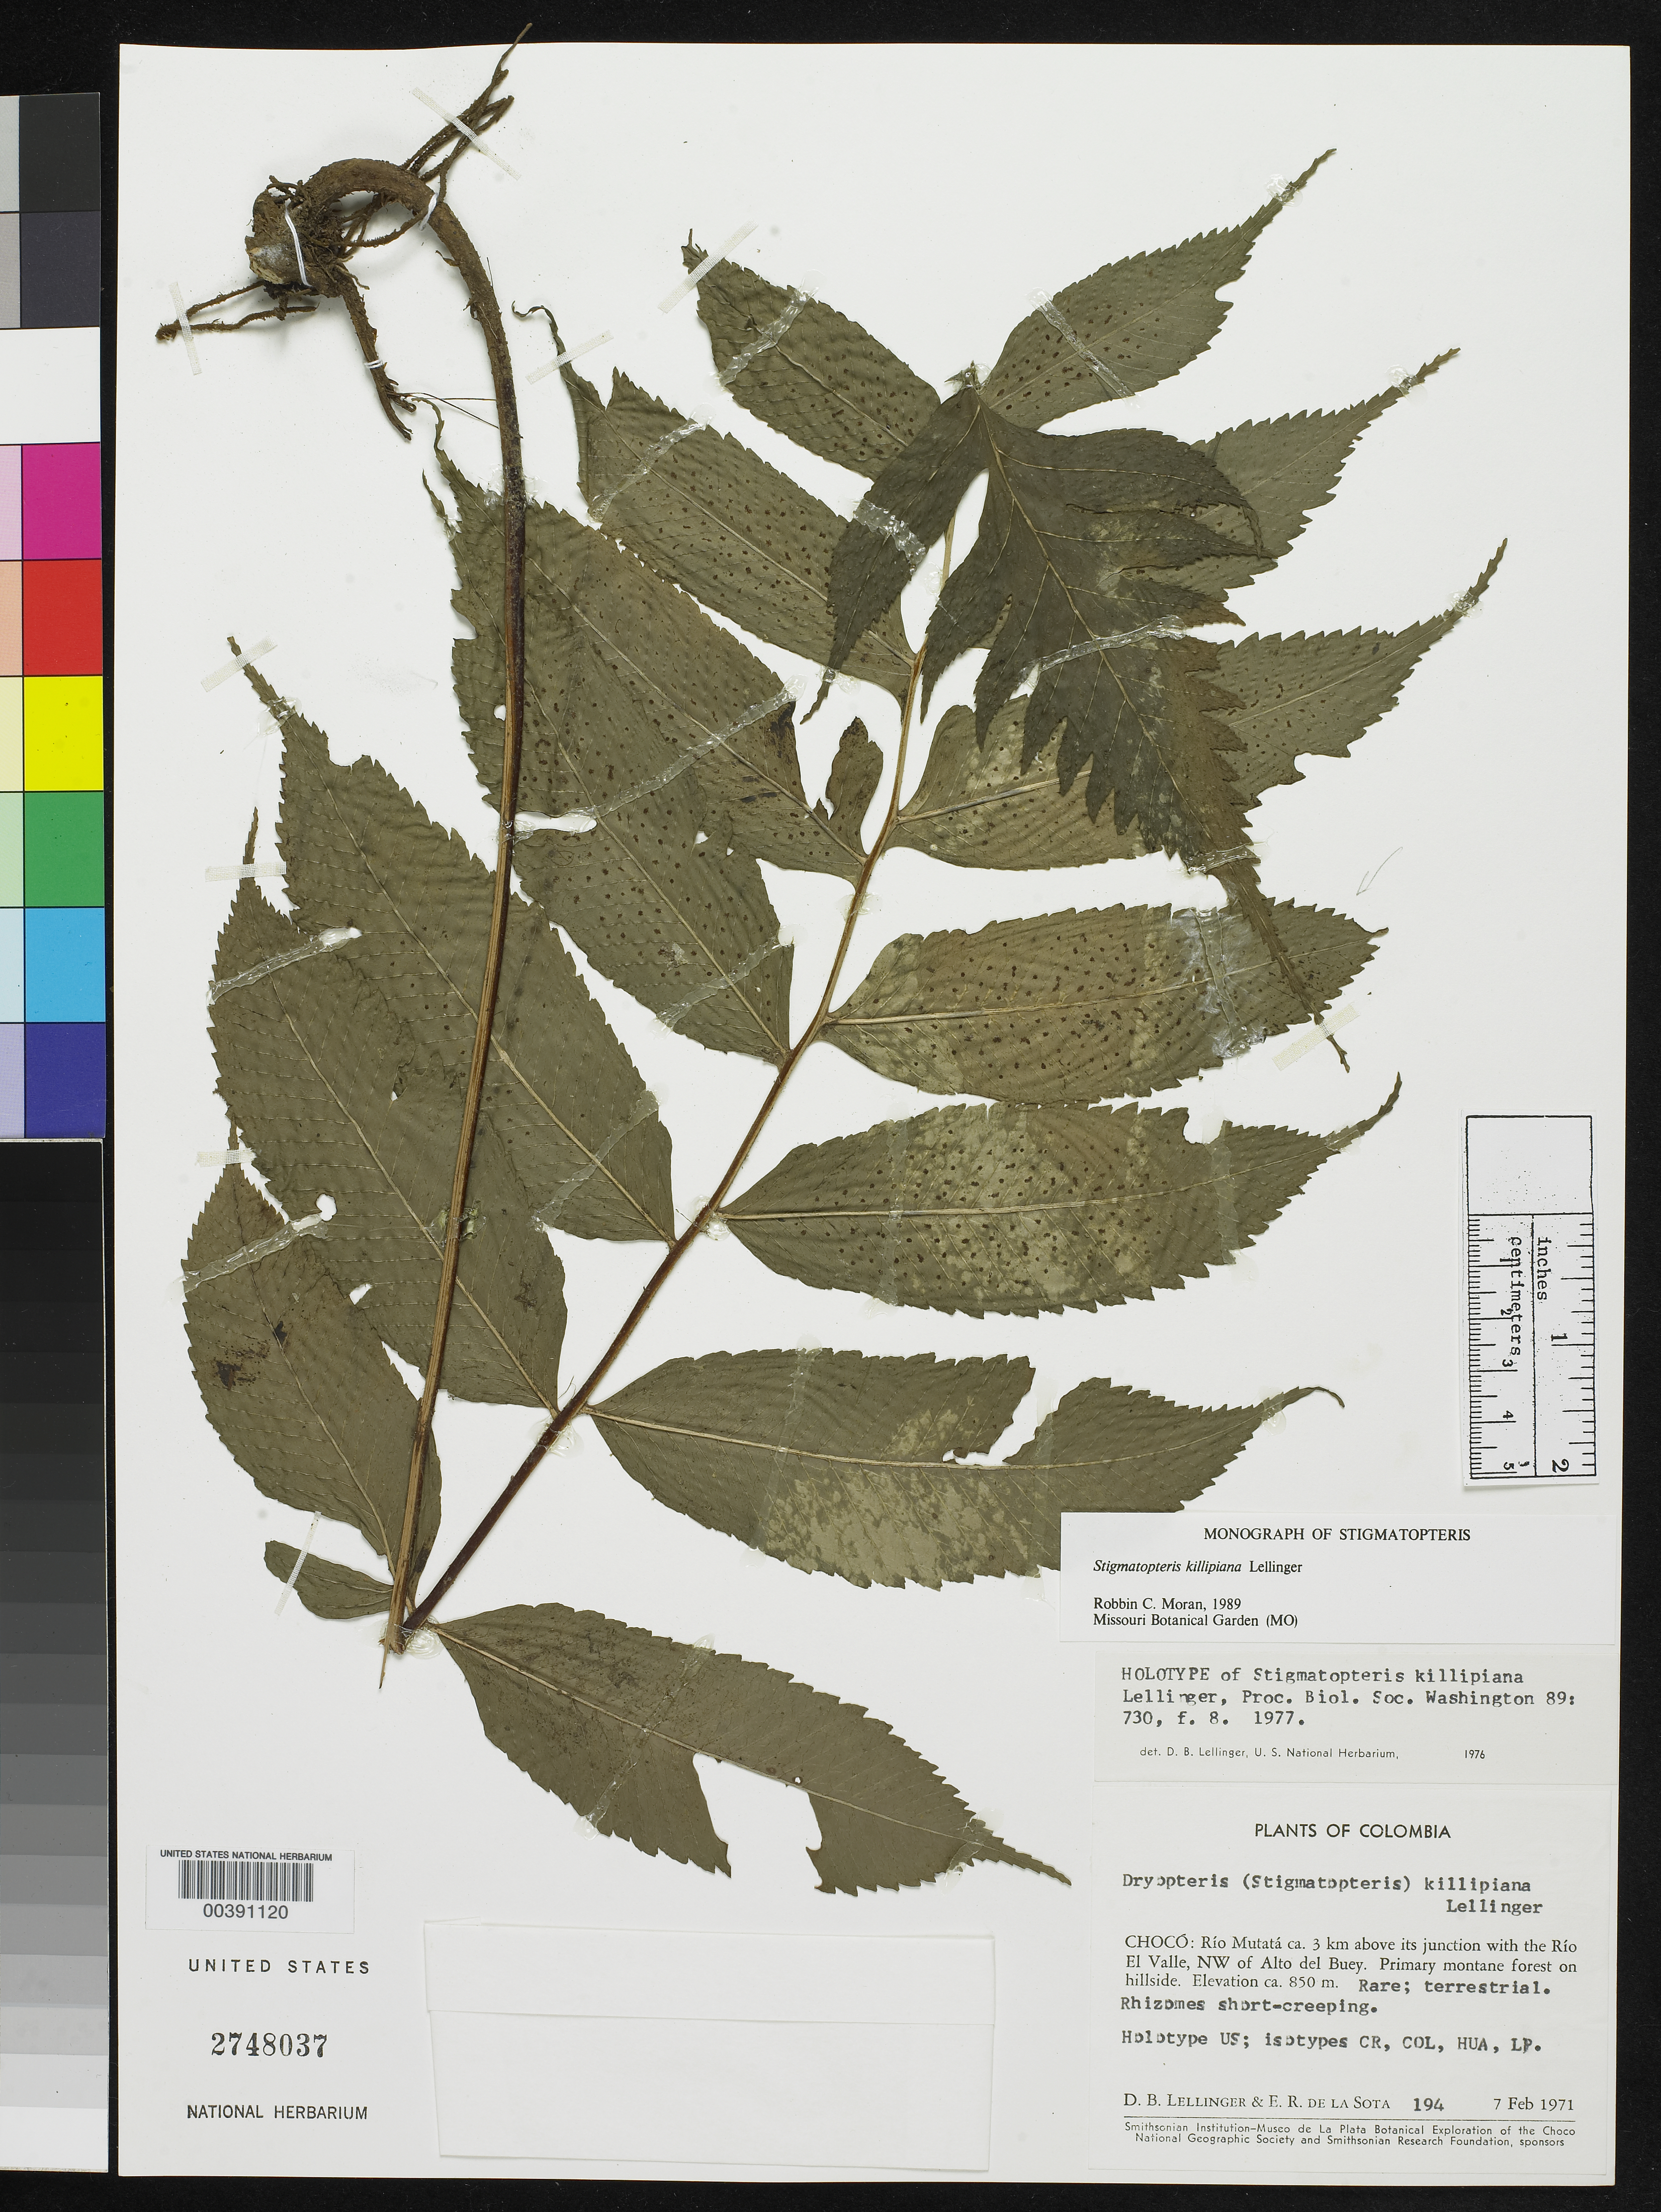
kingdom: Plantae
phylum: Tracheophyta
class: Polypodiopsida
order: Polypodiales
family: Dryopteridaceae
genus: Stigmatopteris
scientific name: Stigmatopteris killipiana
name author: Lellinger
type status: Holotype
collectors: D. B. Lellinger & E. R. de la Sota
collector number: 194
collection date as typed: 07 Feb 1971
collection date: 1971-02-07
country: Colombia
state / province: Chocó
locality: Rio Mutata, above junction with the Rio El Valle, NW of Alto del Buey.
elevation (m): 850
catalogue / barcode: US 2748037